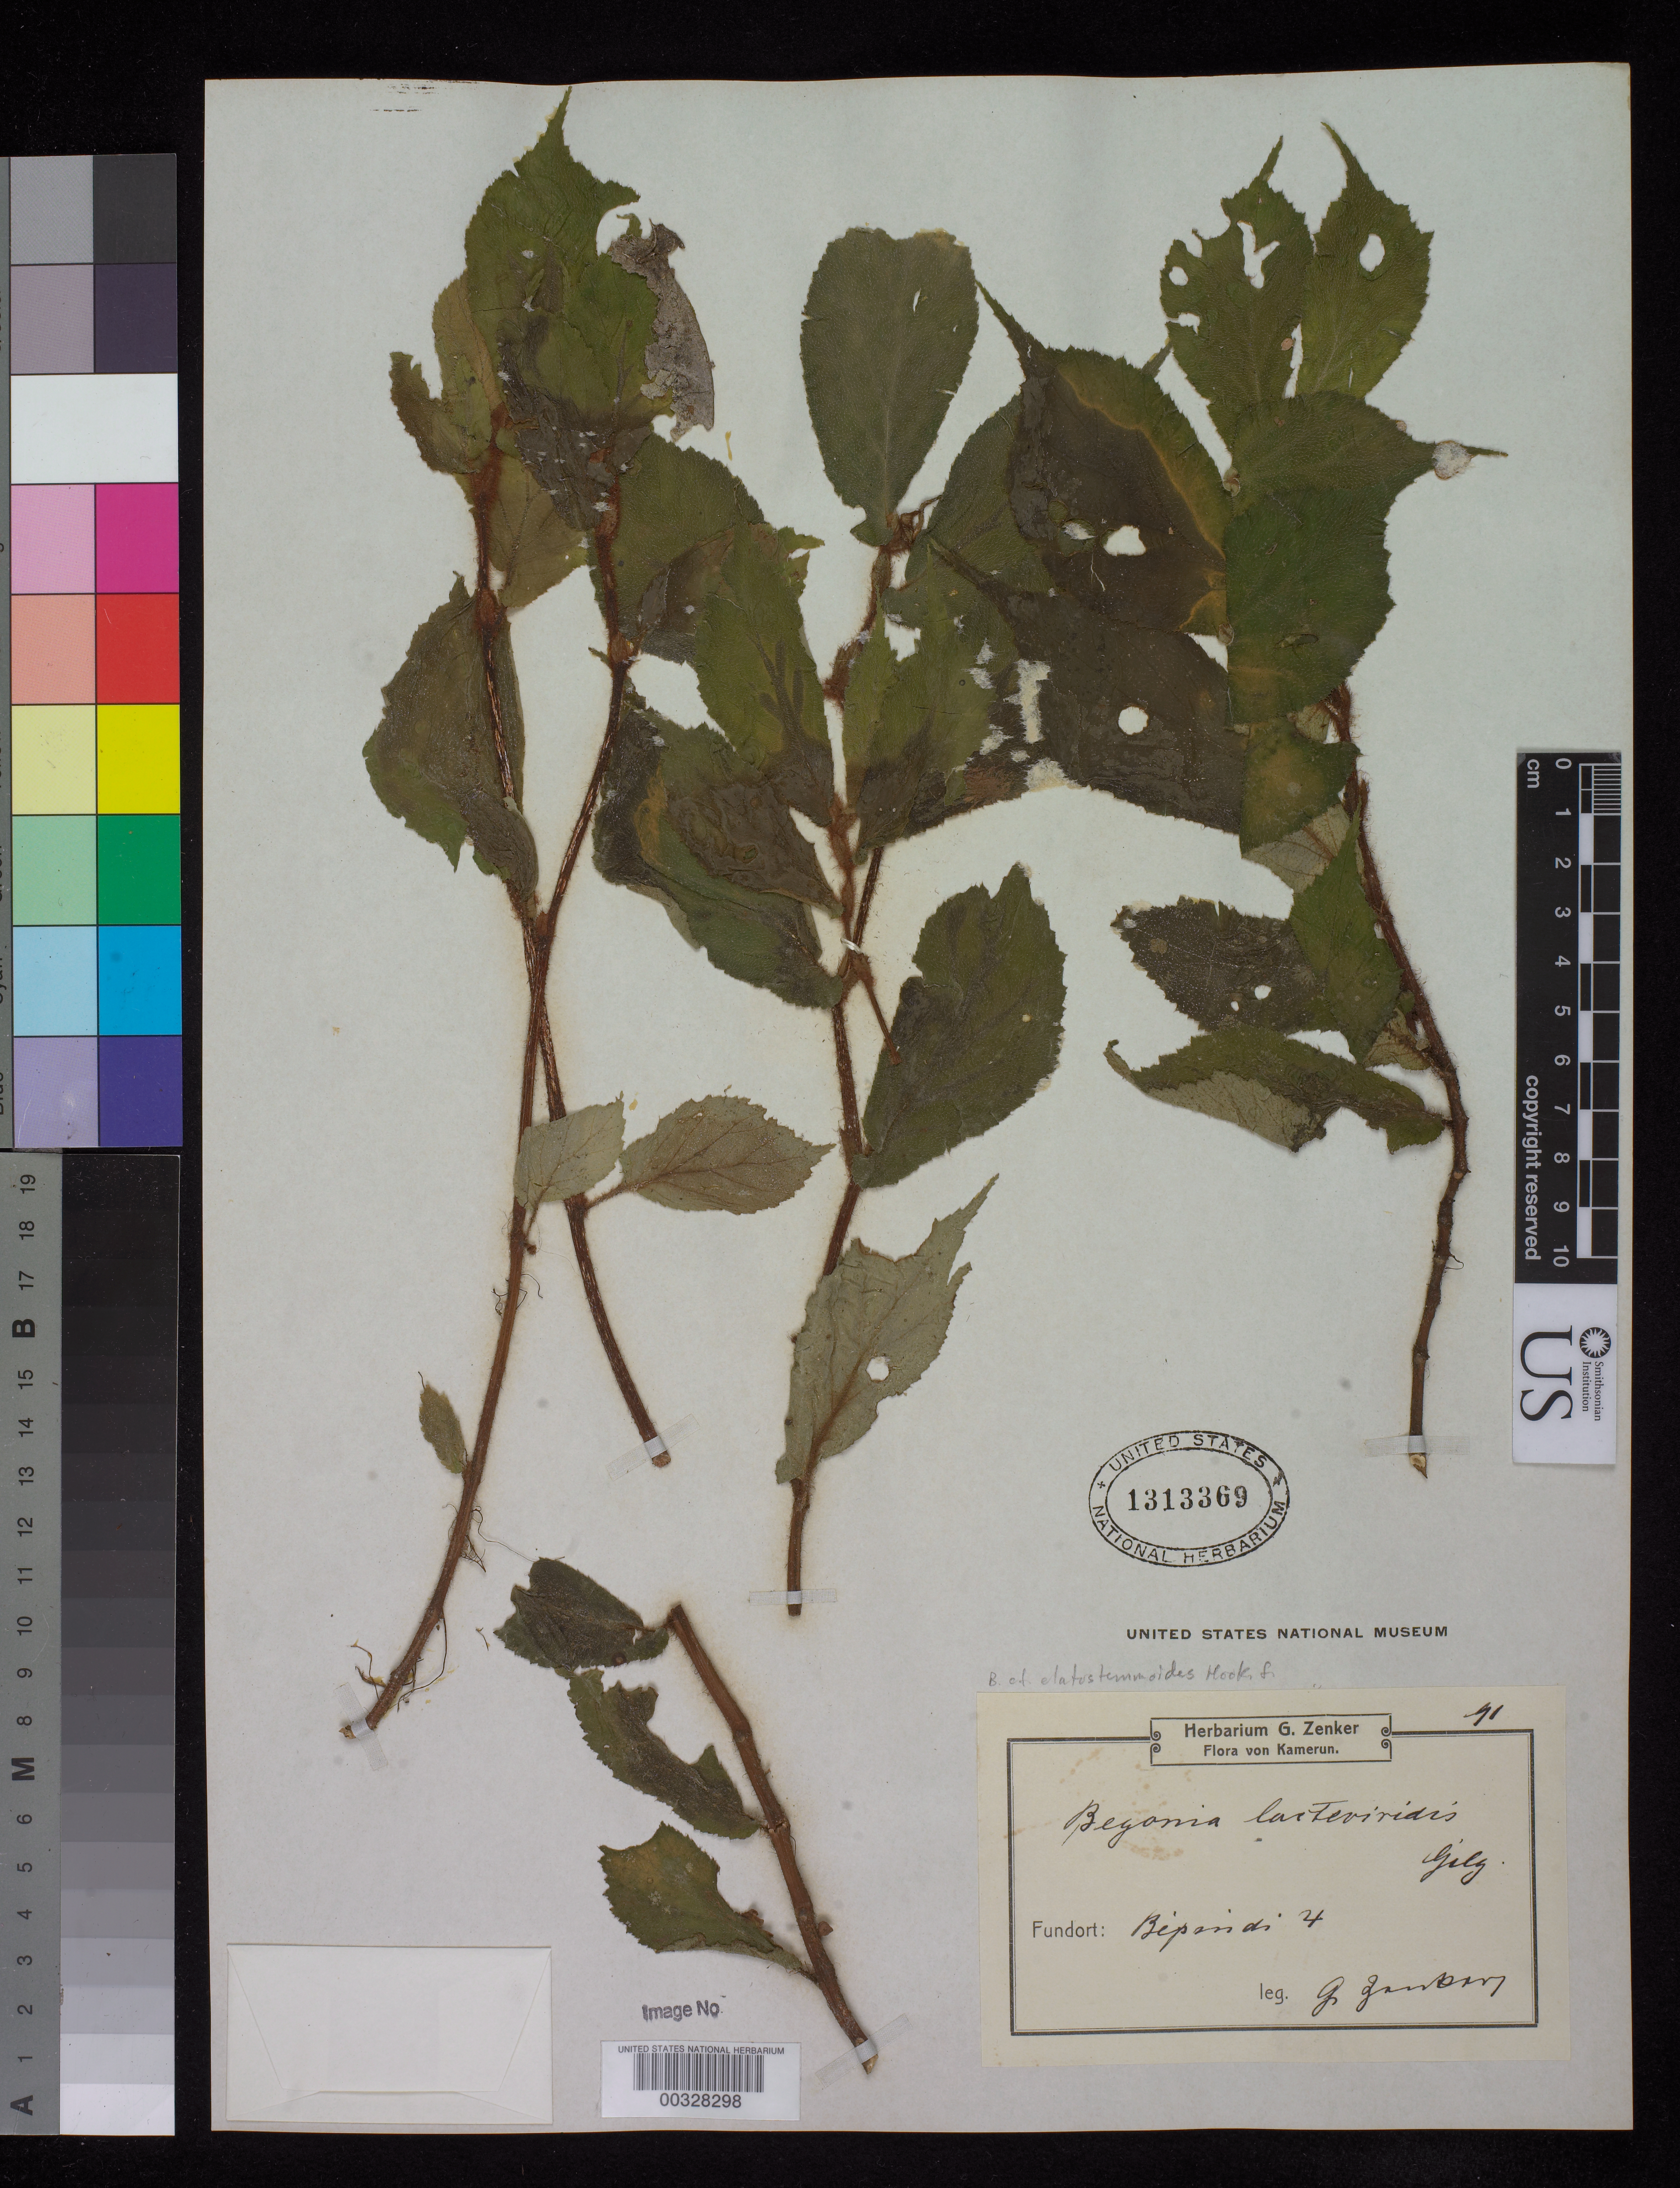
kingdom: Plantae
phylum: Tracheophyta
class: Magnoliopsida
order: Cucurbitales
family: Begoniaceae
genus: Begonia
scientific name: Begonia lactea-viridis Gilg ined.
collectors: G. A. Zenker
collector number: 91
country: Cameroon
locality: Bispindi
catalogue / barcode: US 1313369